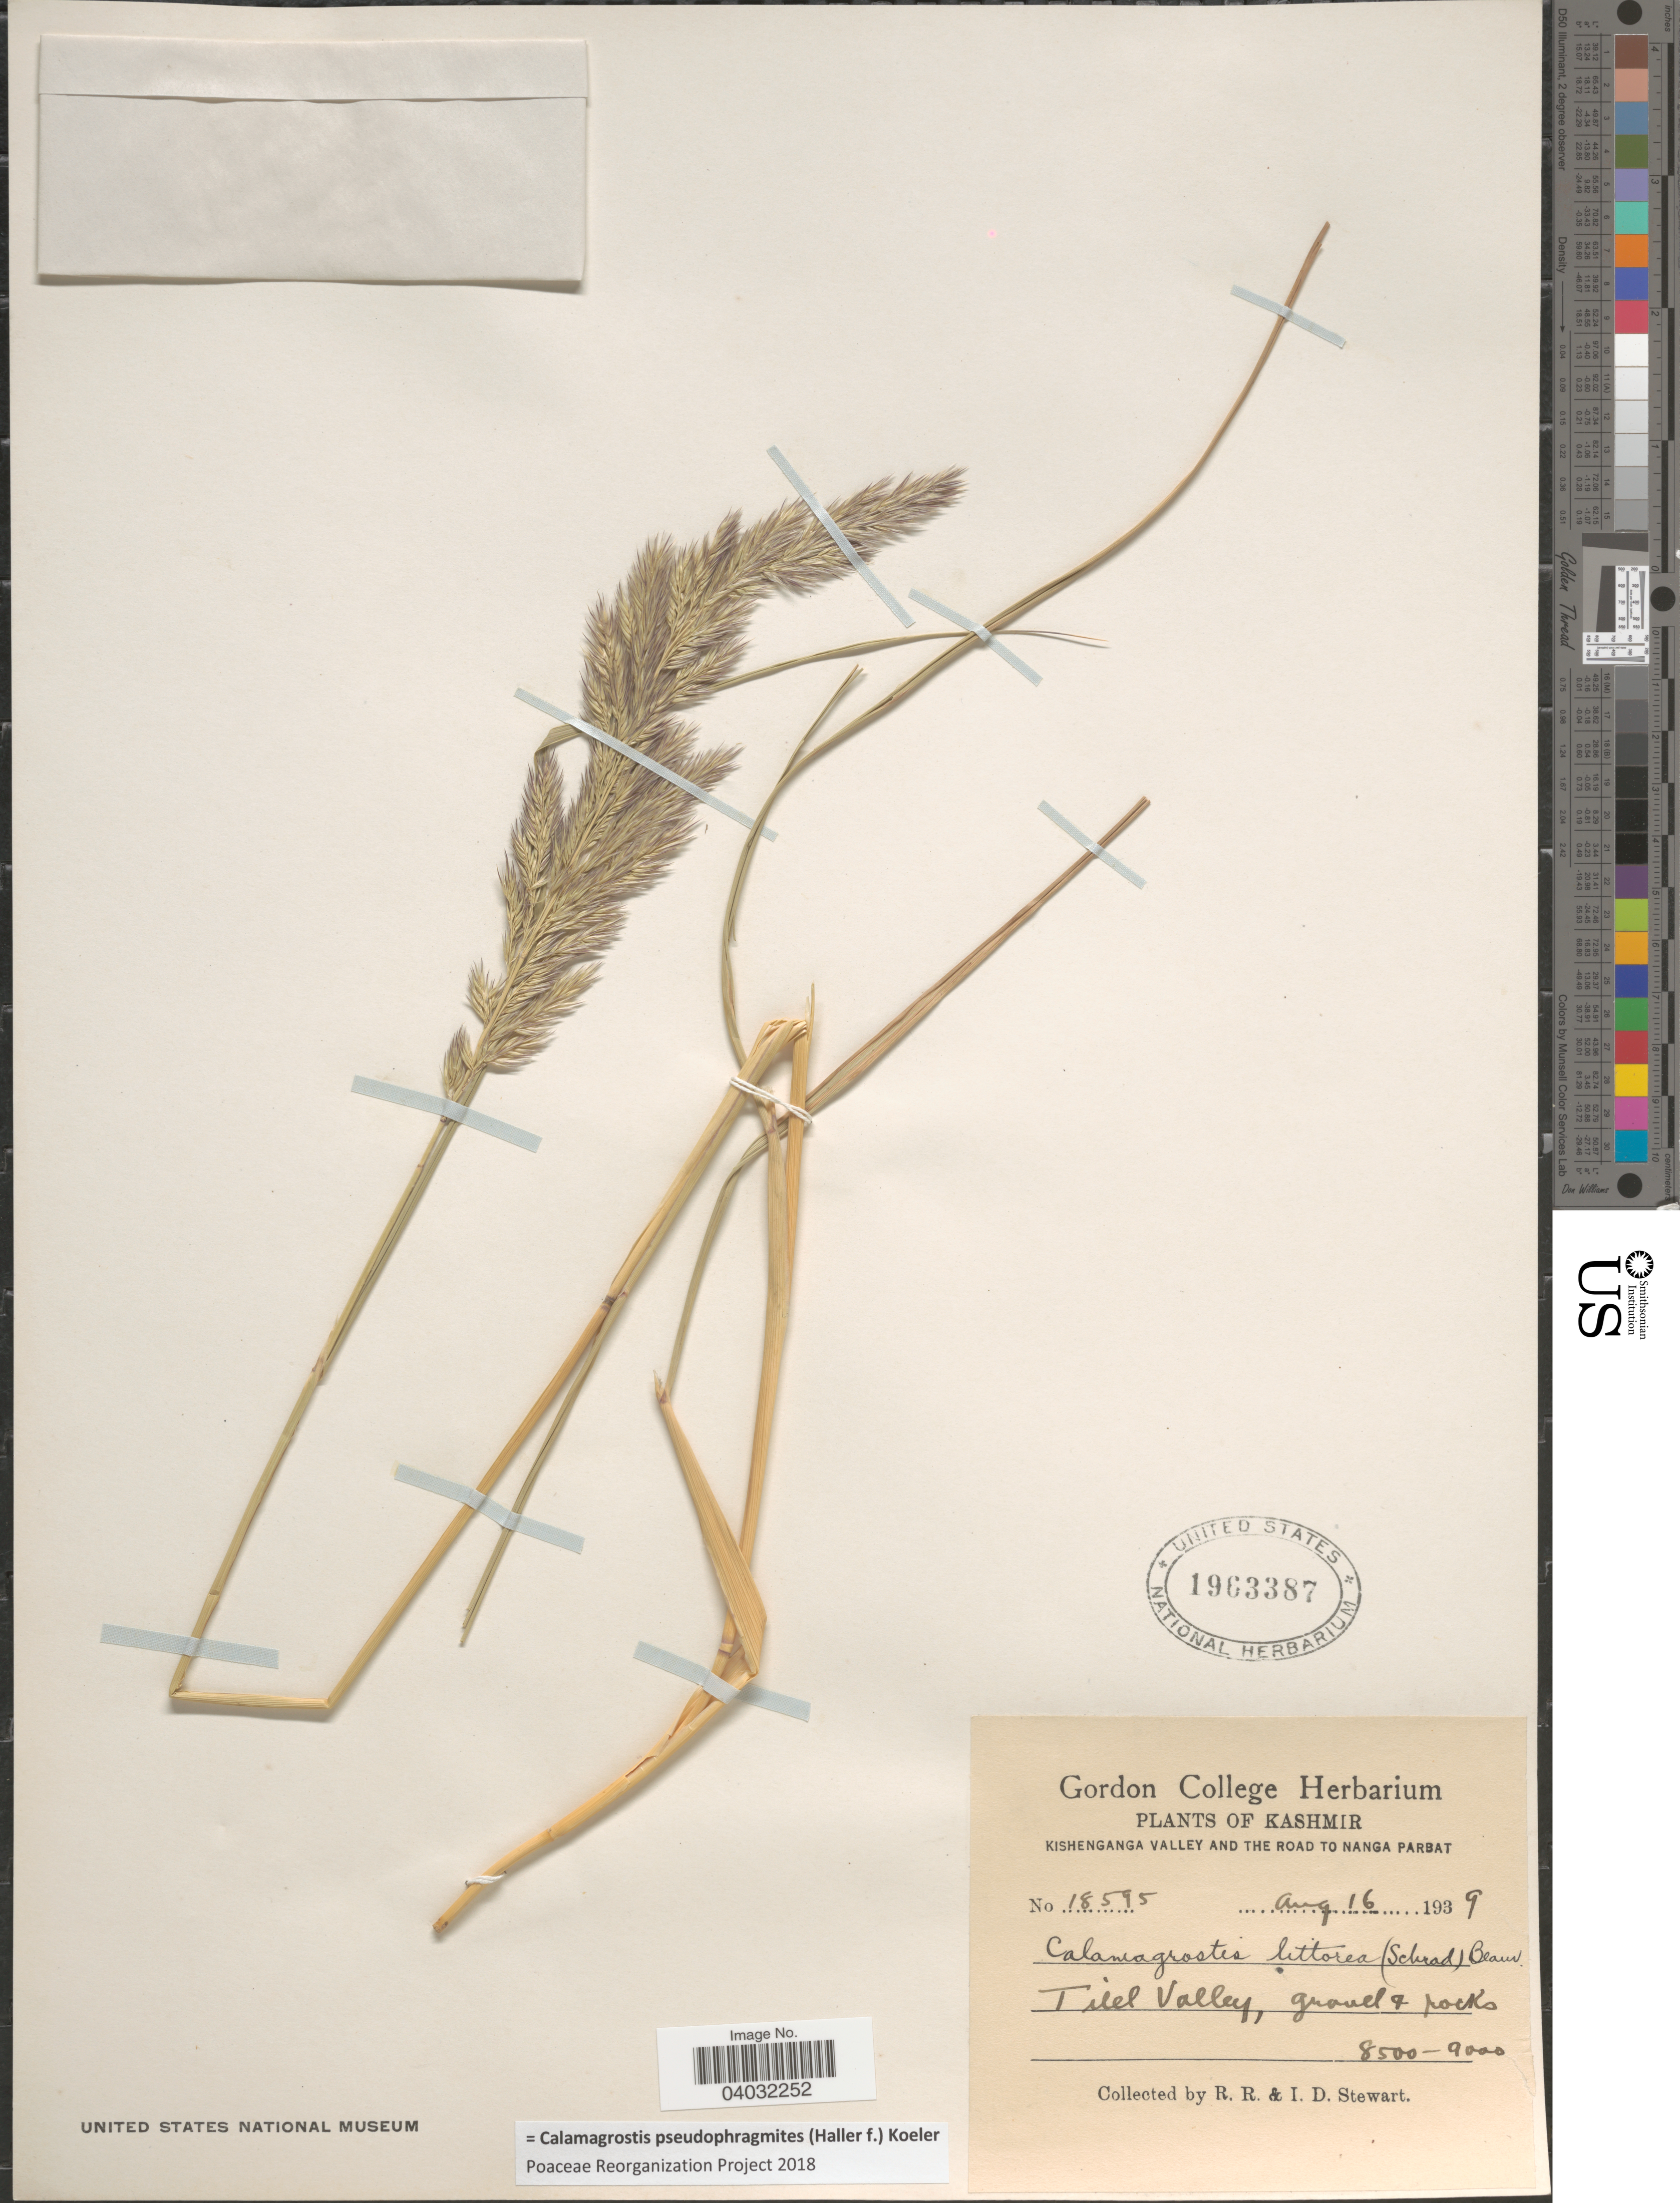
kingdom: Plantae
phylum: Tracheophyta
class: Liliopsida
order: Poales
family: Poaceae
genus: Calamagrostis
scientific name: Calamagrostis pseudophragmites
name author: (Haller f.) Koeler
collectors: R. Stewart & I. Stewart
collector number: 18595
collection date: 1939-08-16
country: India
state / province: Jammu and Kashmir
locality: Kashmir. Kishenganga Valley and the Road to Nanga Parbat.Tilel Valley.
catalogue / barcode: US 1963387